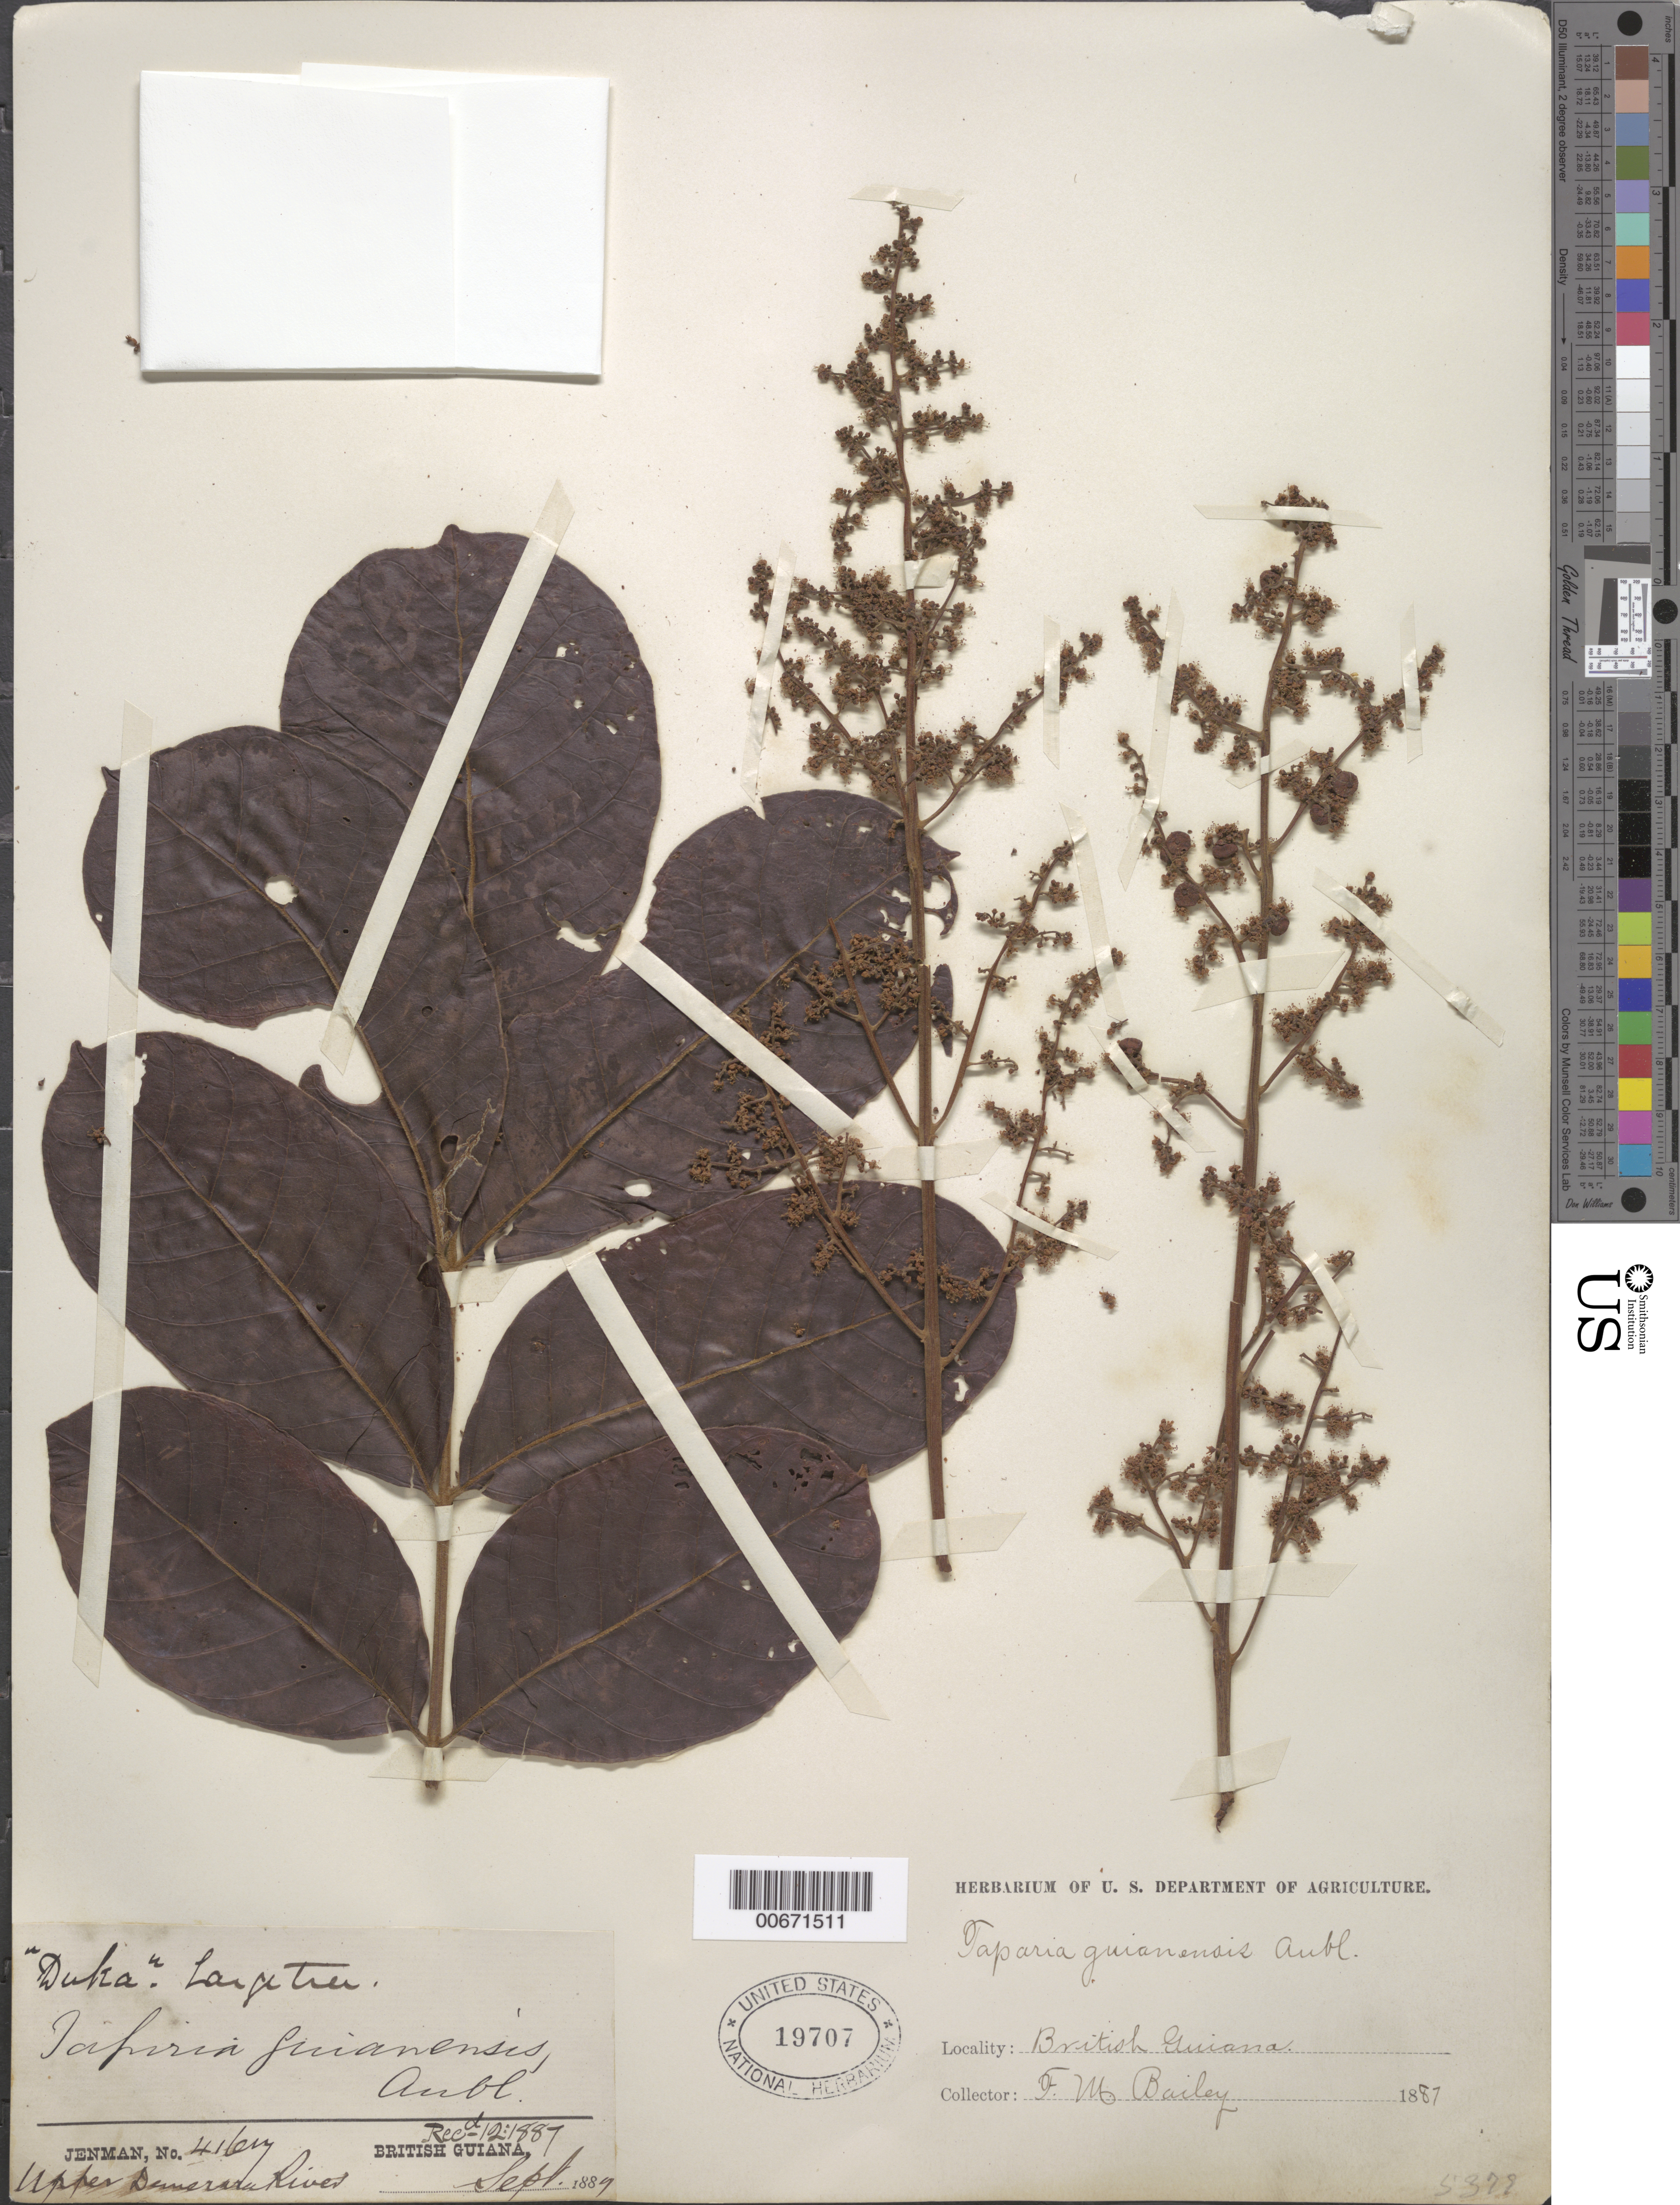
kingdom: Plantae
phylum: Tracheophyta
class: Magnoliopsida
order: Sapindales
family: Anacardiaceae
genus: Tapirira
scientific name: Tapirira obtusa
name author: (Benth.) J.D. Mitch.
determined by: Mitchell, John D.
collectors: F. M. Bailey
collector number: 4167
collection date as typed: September 1887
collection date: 1887-09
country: Guyana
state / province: U. Demerara-Berbice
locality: Upper Demerara River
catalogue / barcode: US 19707